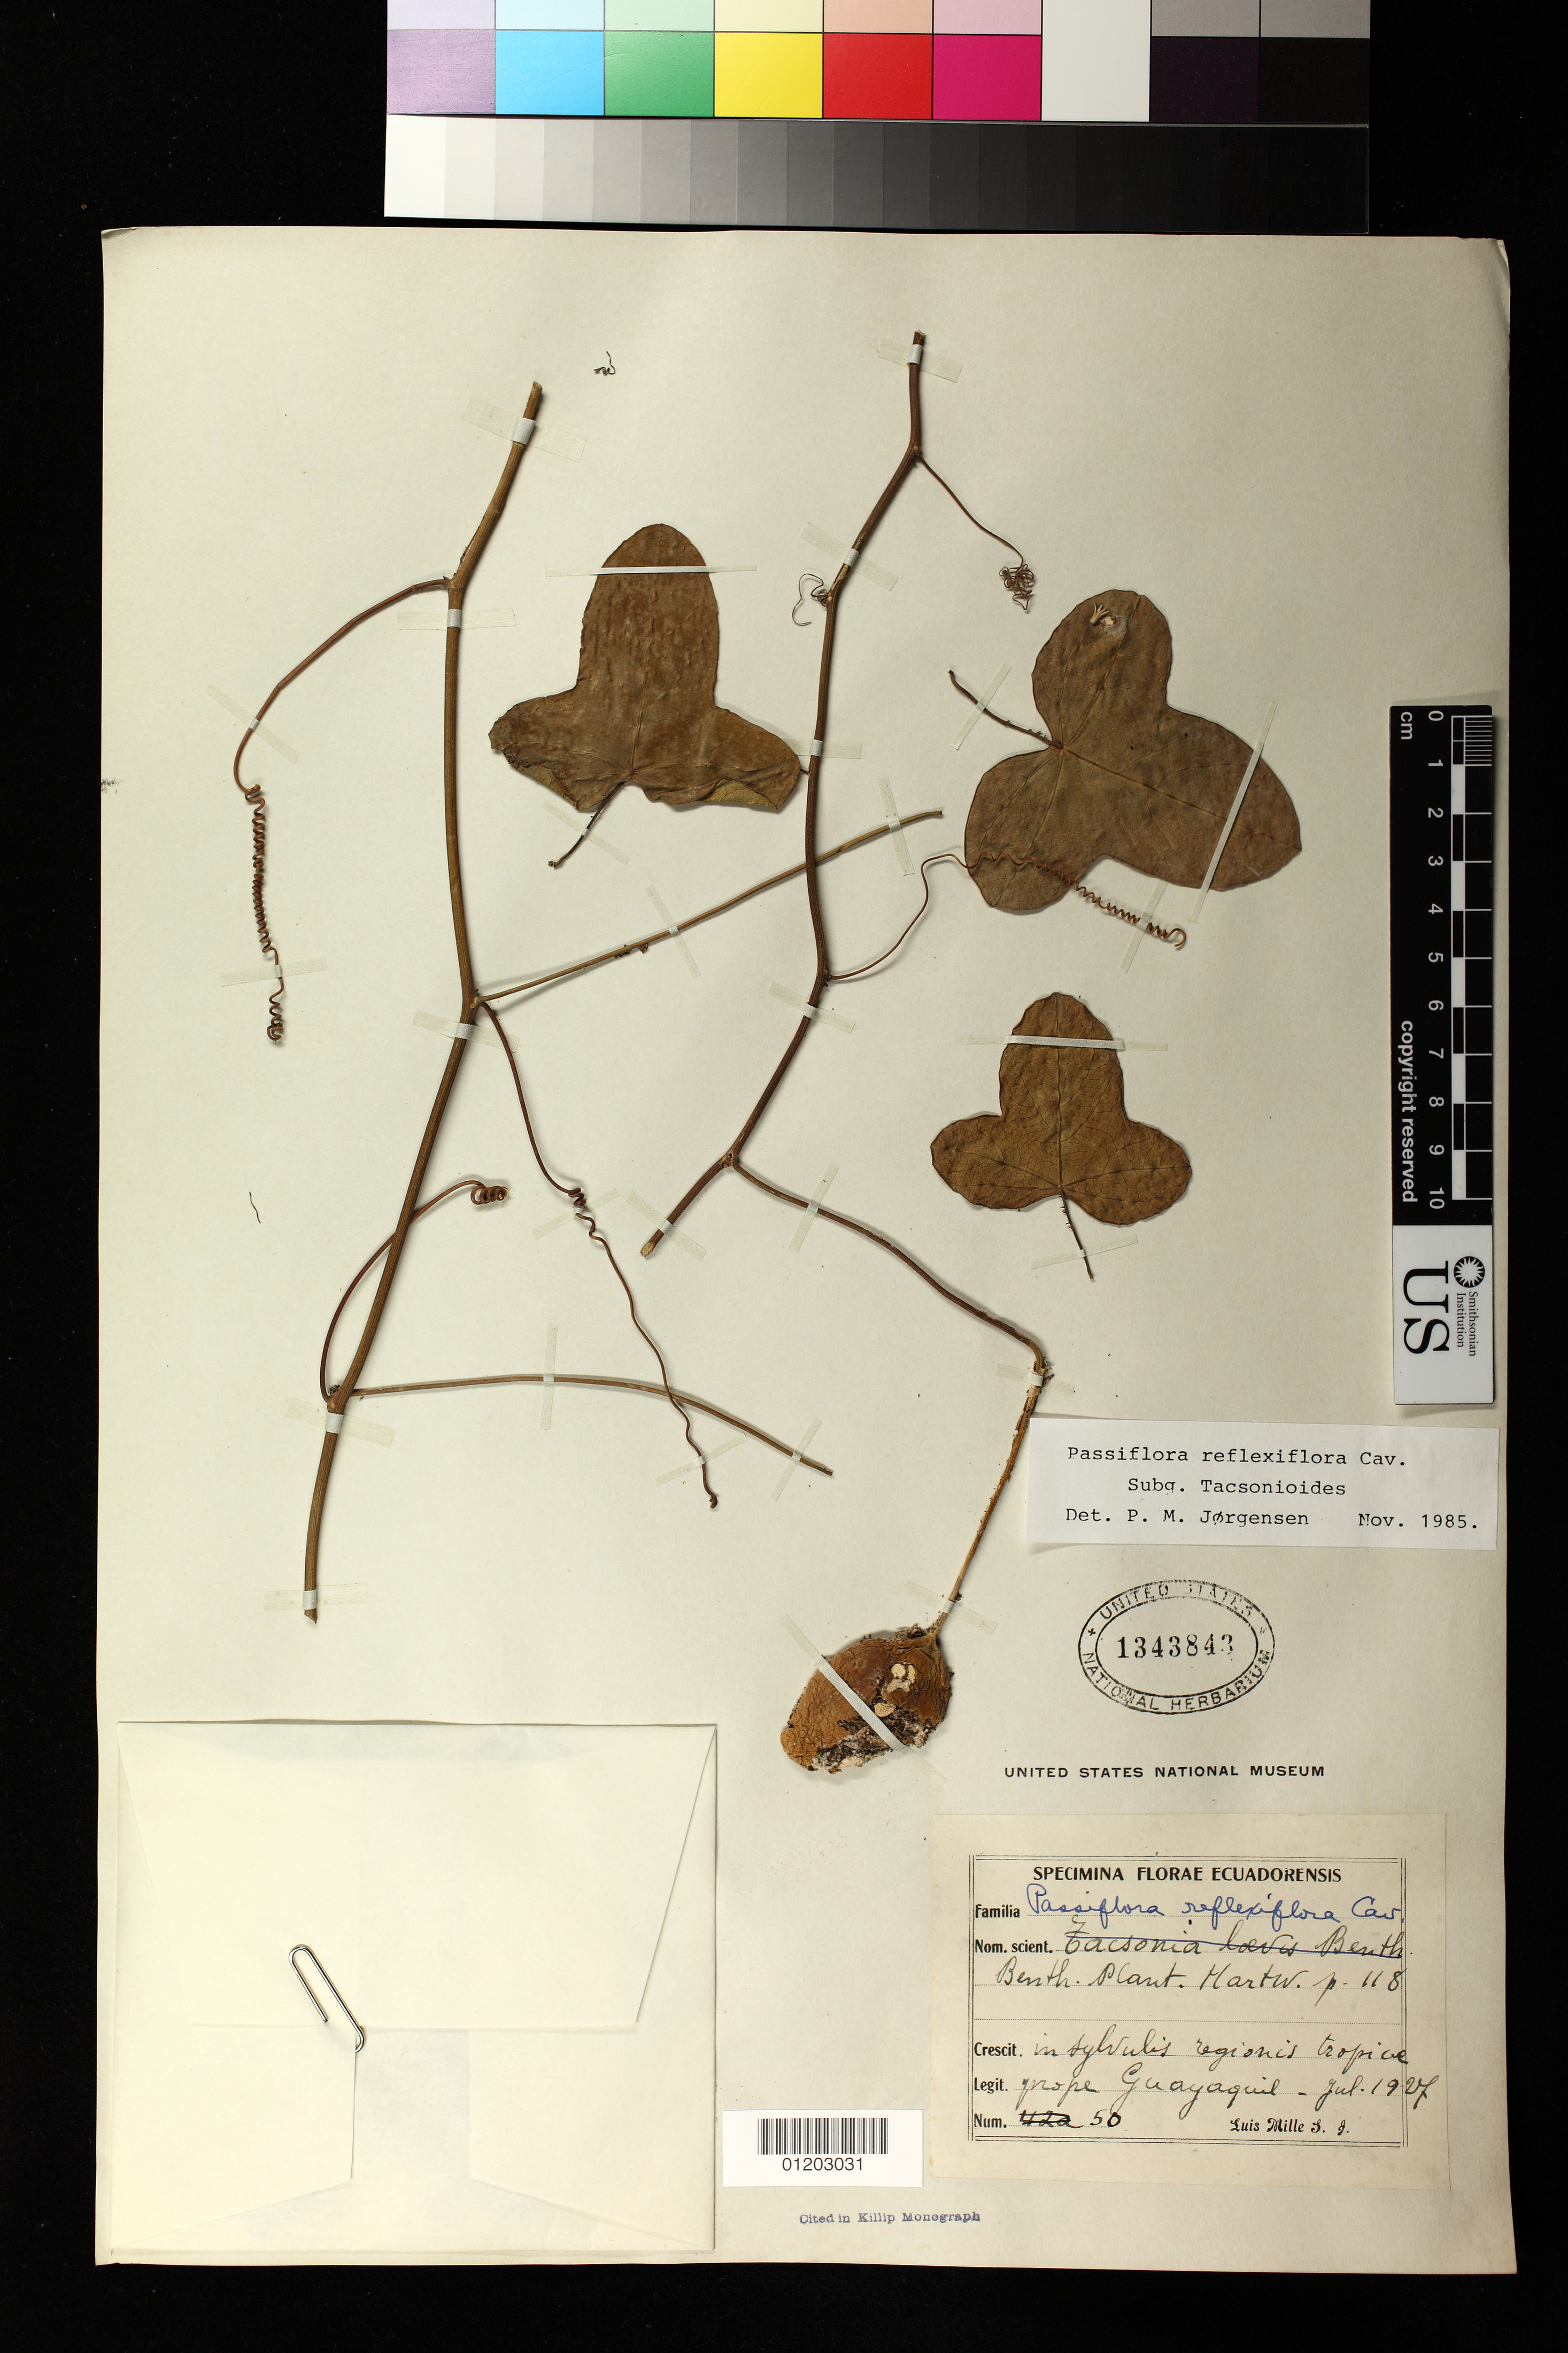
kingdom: Plantae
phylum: Tracheophyta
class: Magnoliopsida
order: Malpighiales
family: Passifloraceae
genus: Passiflora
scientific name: Passiflora reflexiflora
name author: Cav.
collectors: L. Mille-s.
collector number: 50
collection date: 1927-07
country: Ecuador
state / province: Guayas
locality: Guayaquil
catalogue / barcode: US 1343843